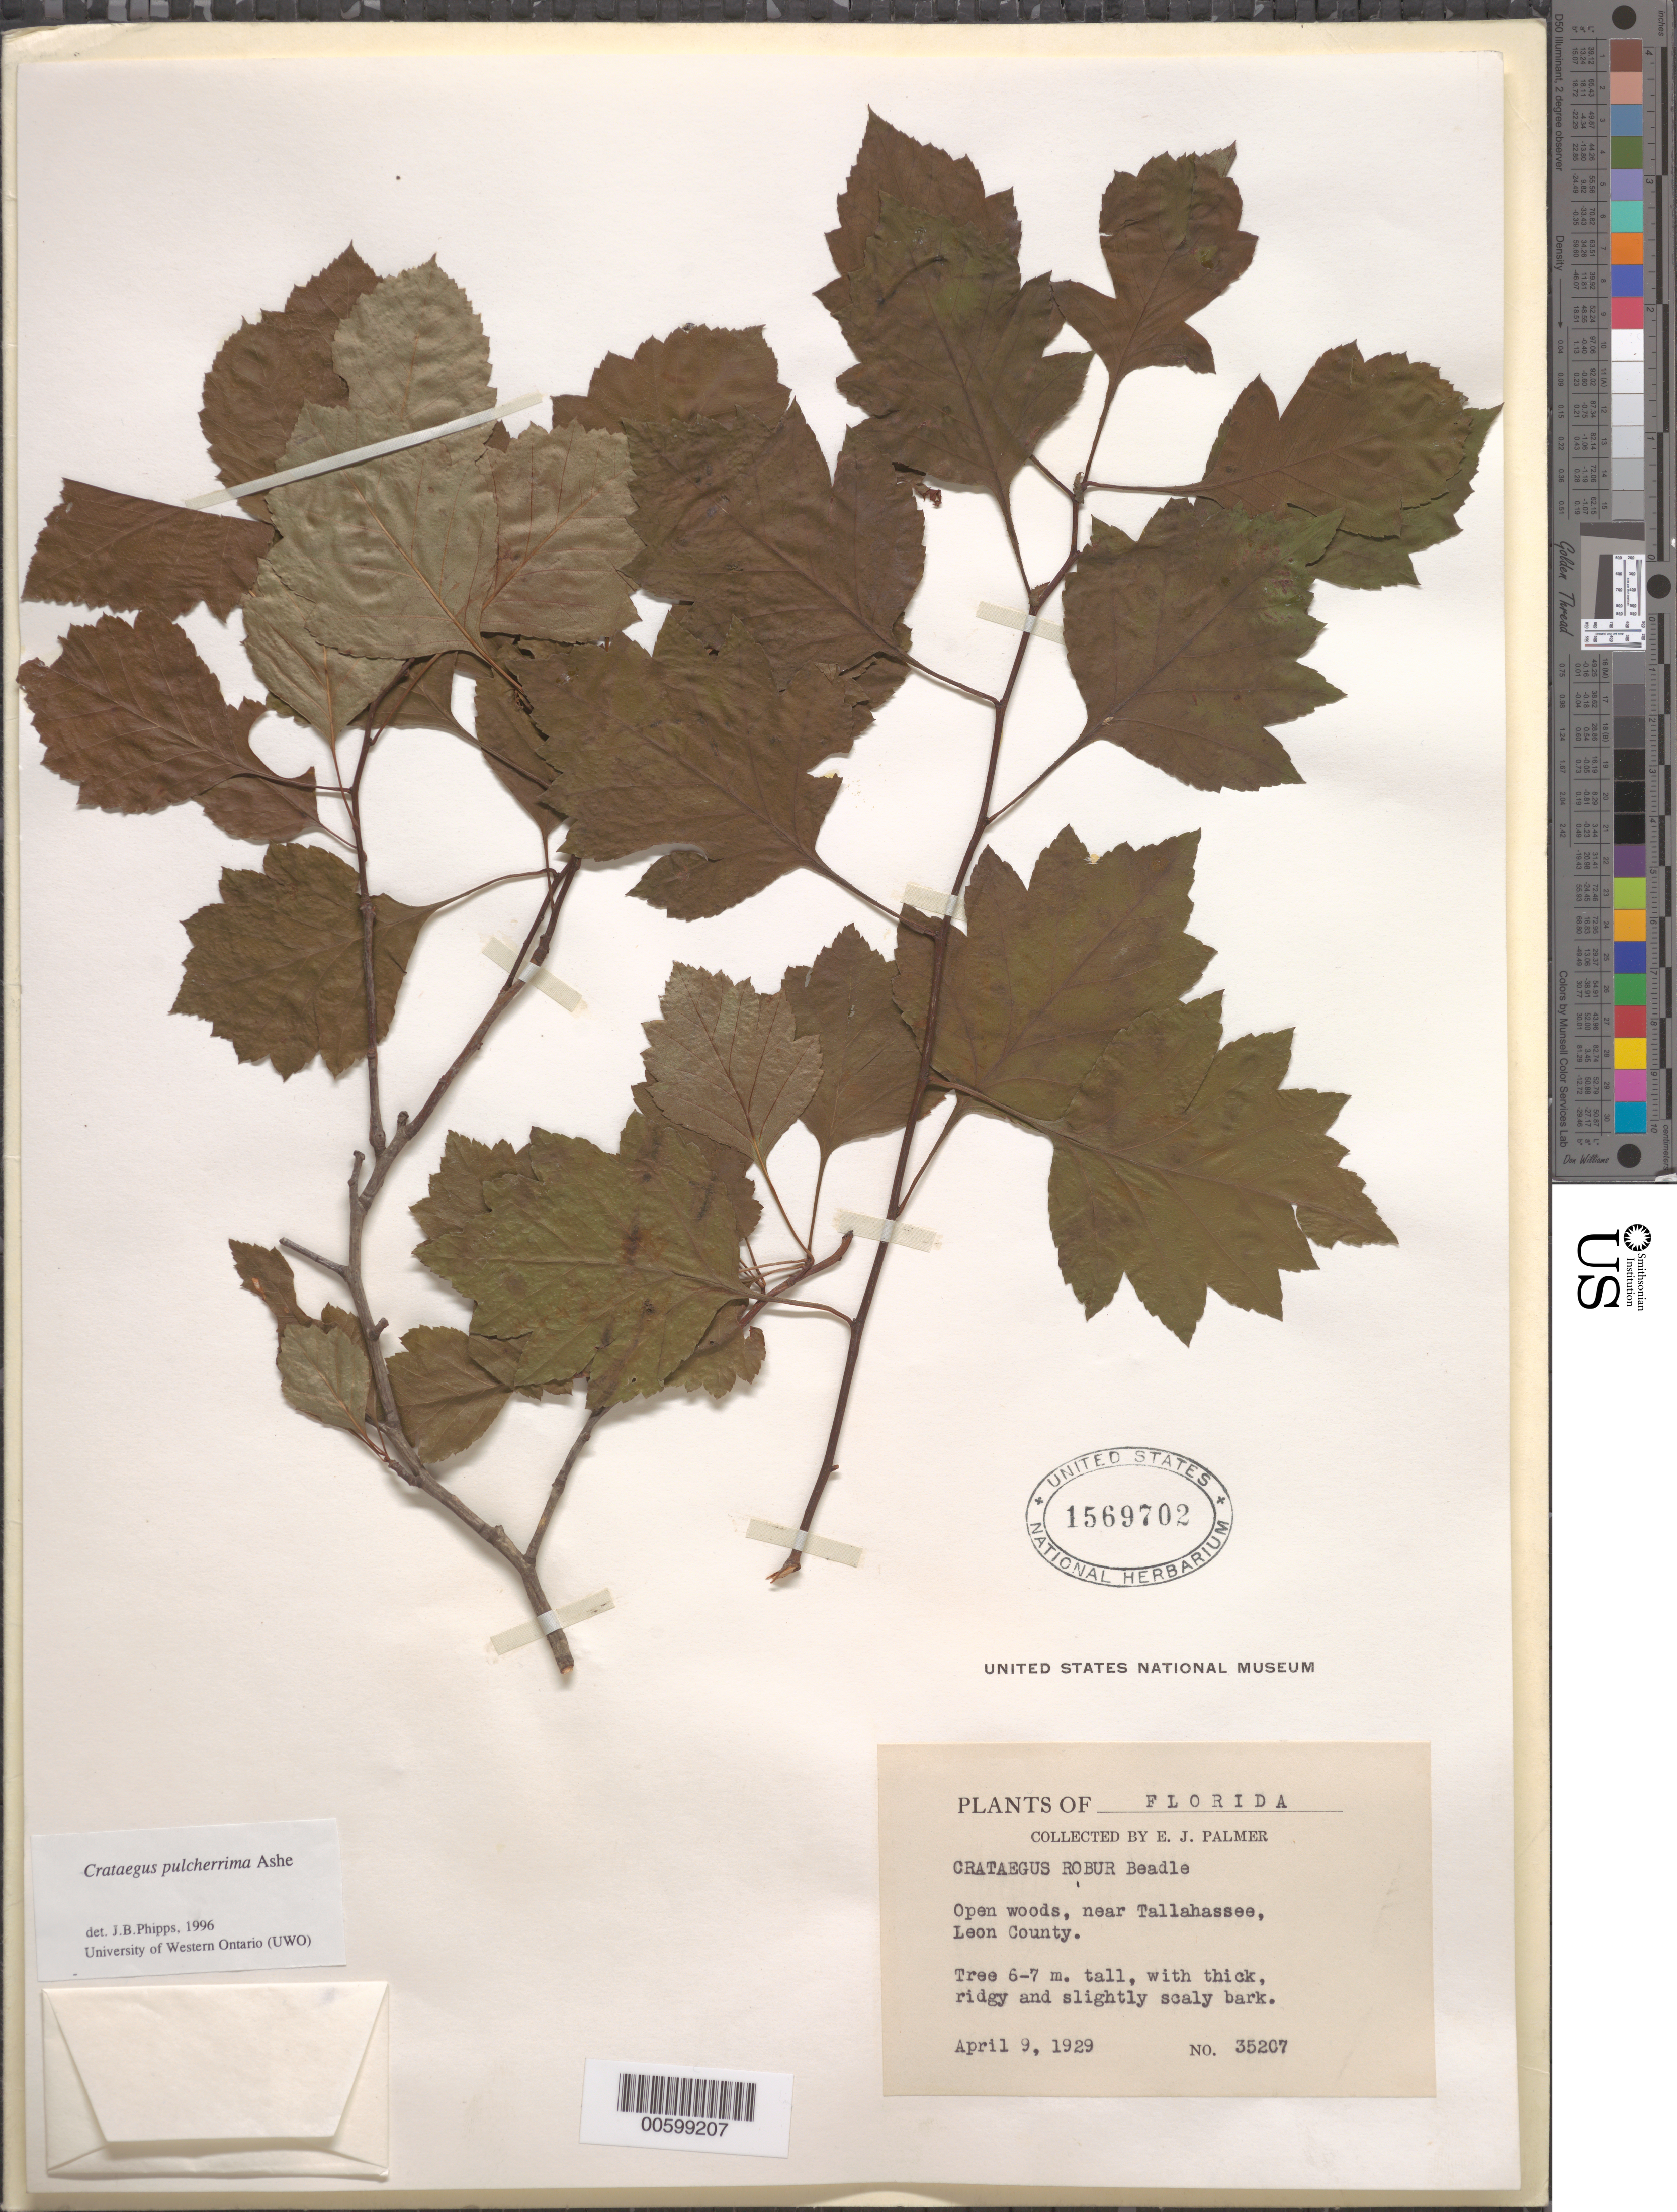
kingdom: Plantae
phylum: Tracheophyta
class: Magnoliopsida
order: Rosales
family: Rosaceae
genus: Crataegus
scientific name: Crataegus pulcherrima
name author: Ashe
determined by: Phipps, James B., (UWO), University of Western Ontario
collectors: E. J. Palmer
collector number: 35207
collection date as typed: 09 Apr 1929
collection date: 1929-04-09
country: United States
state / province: Florida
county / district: Leon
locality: Near Tallahassee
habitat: Open woods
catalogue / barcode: US 1569702